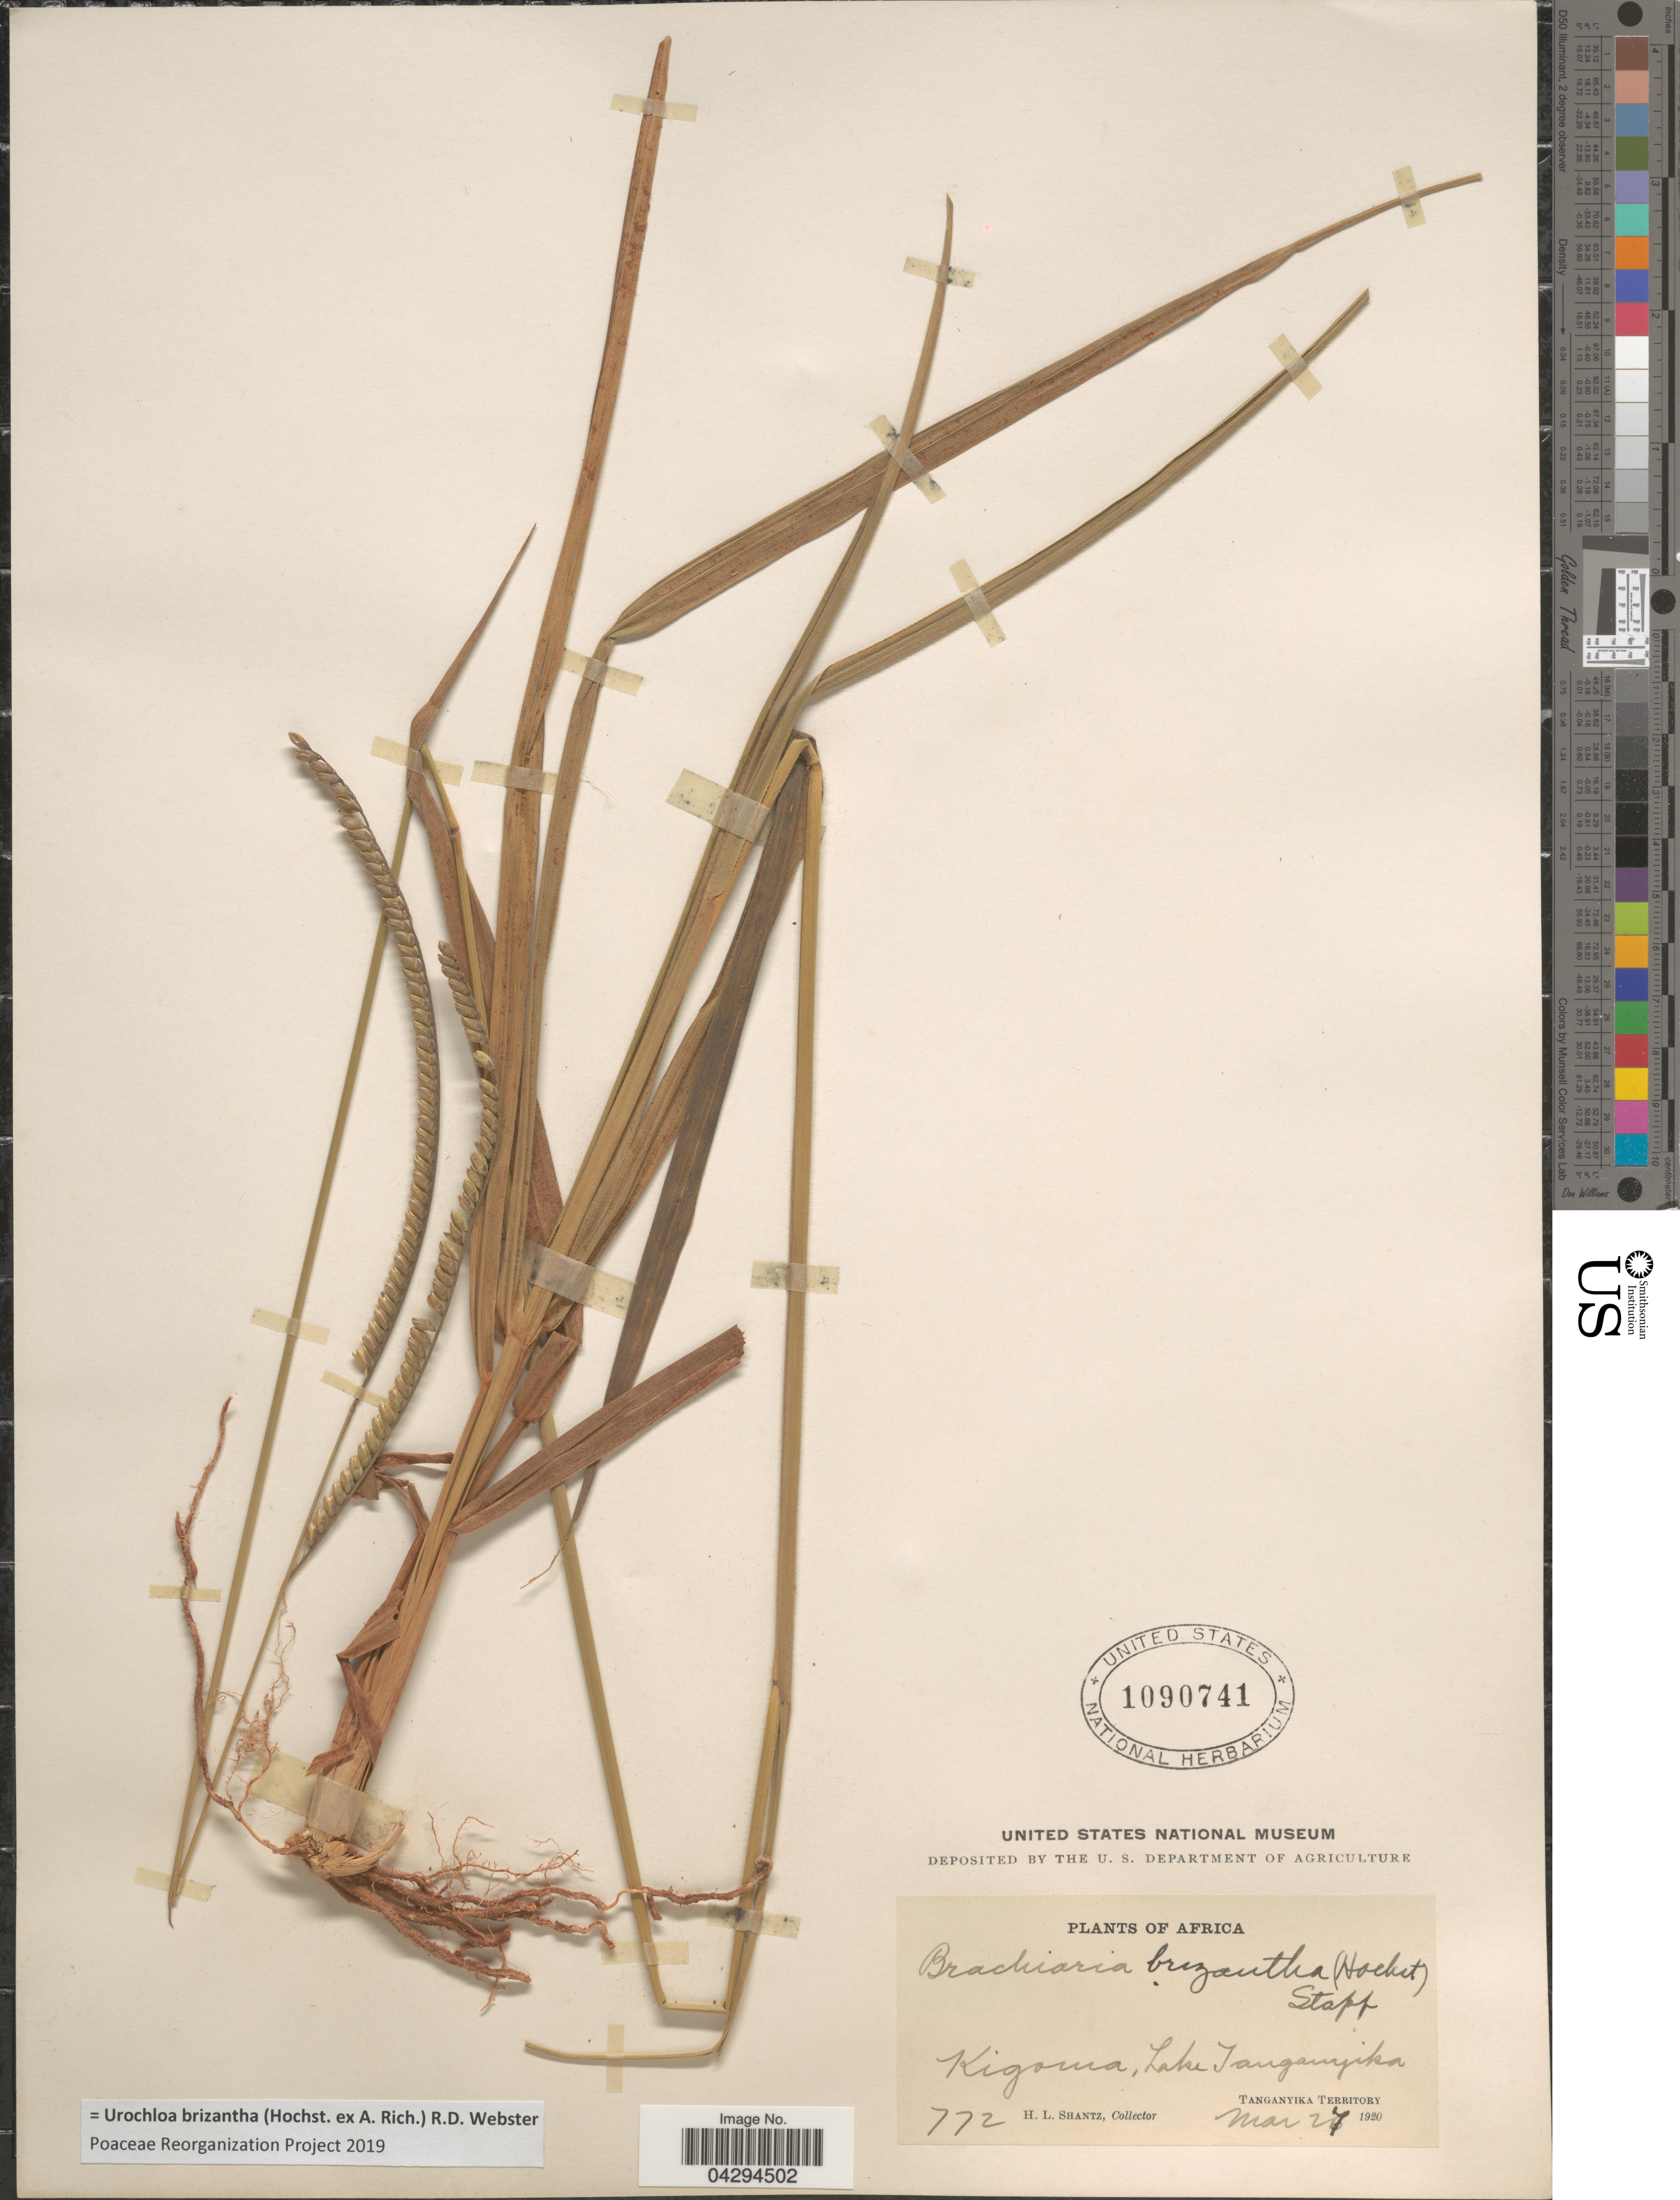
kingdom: Plantae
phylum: Tracheophyta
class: Liliopsida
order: Poales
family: Poaceae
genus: Urochloa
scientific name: Urochloa brizantha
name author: (Hochst. ex A. Rich.) R.D. Webster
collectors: H. Shantz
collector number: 772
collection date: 1920-03-27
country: Tanzania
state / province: Kigoma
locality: Lake Tanganyika. Tanganyika Territory.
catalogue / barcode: US 1090741